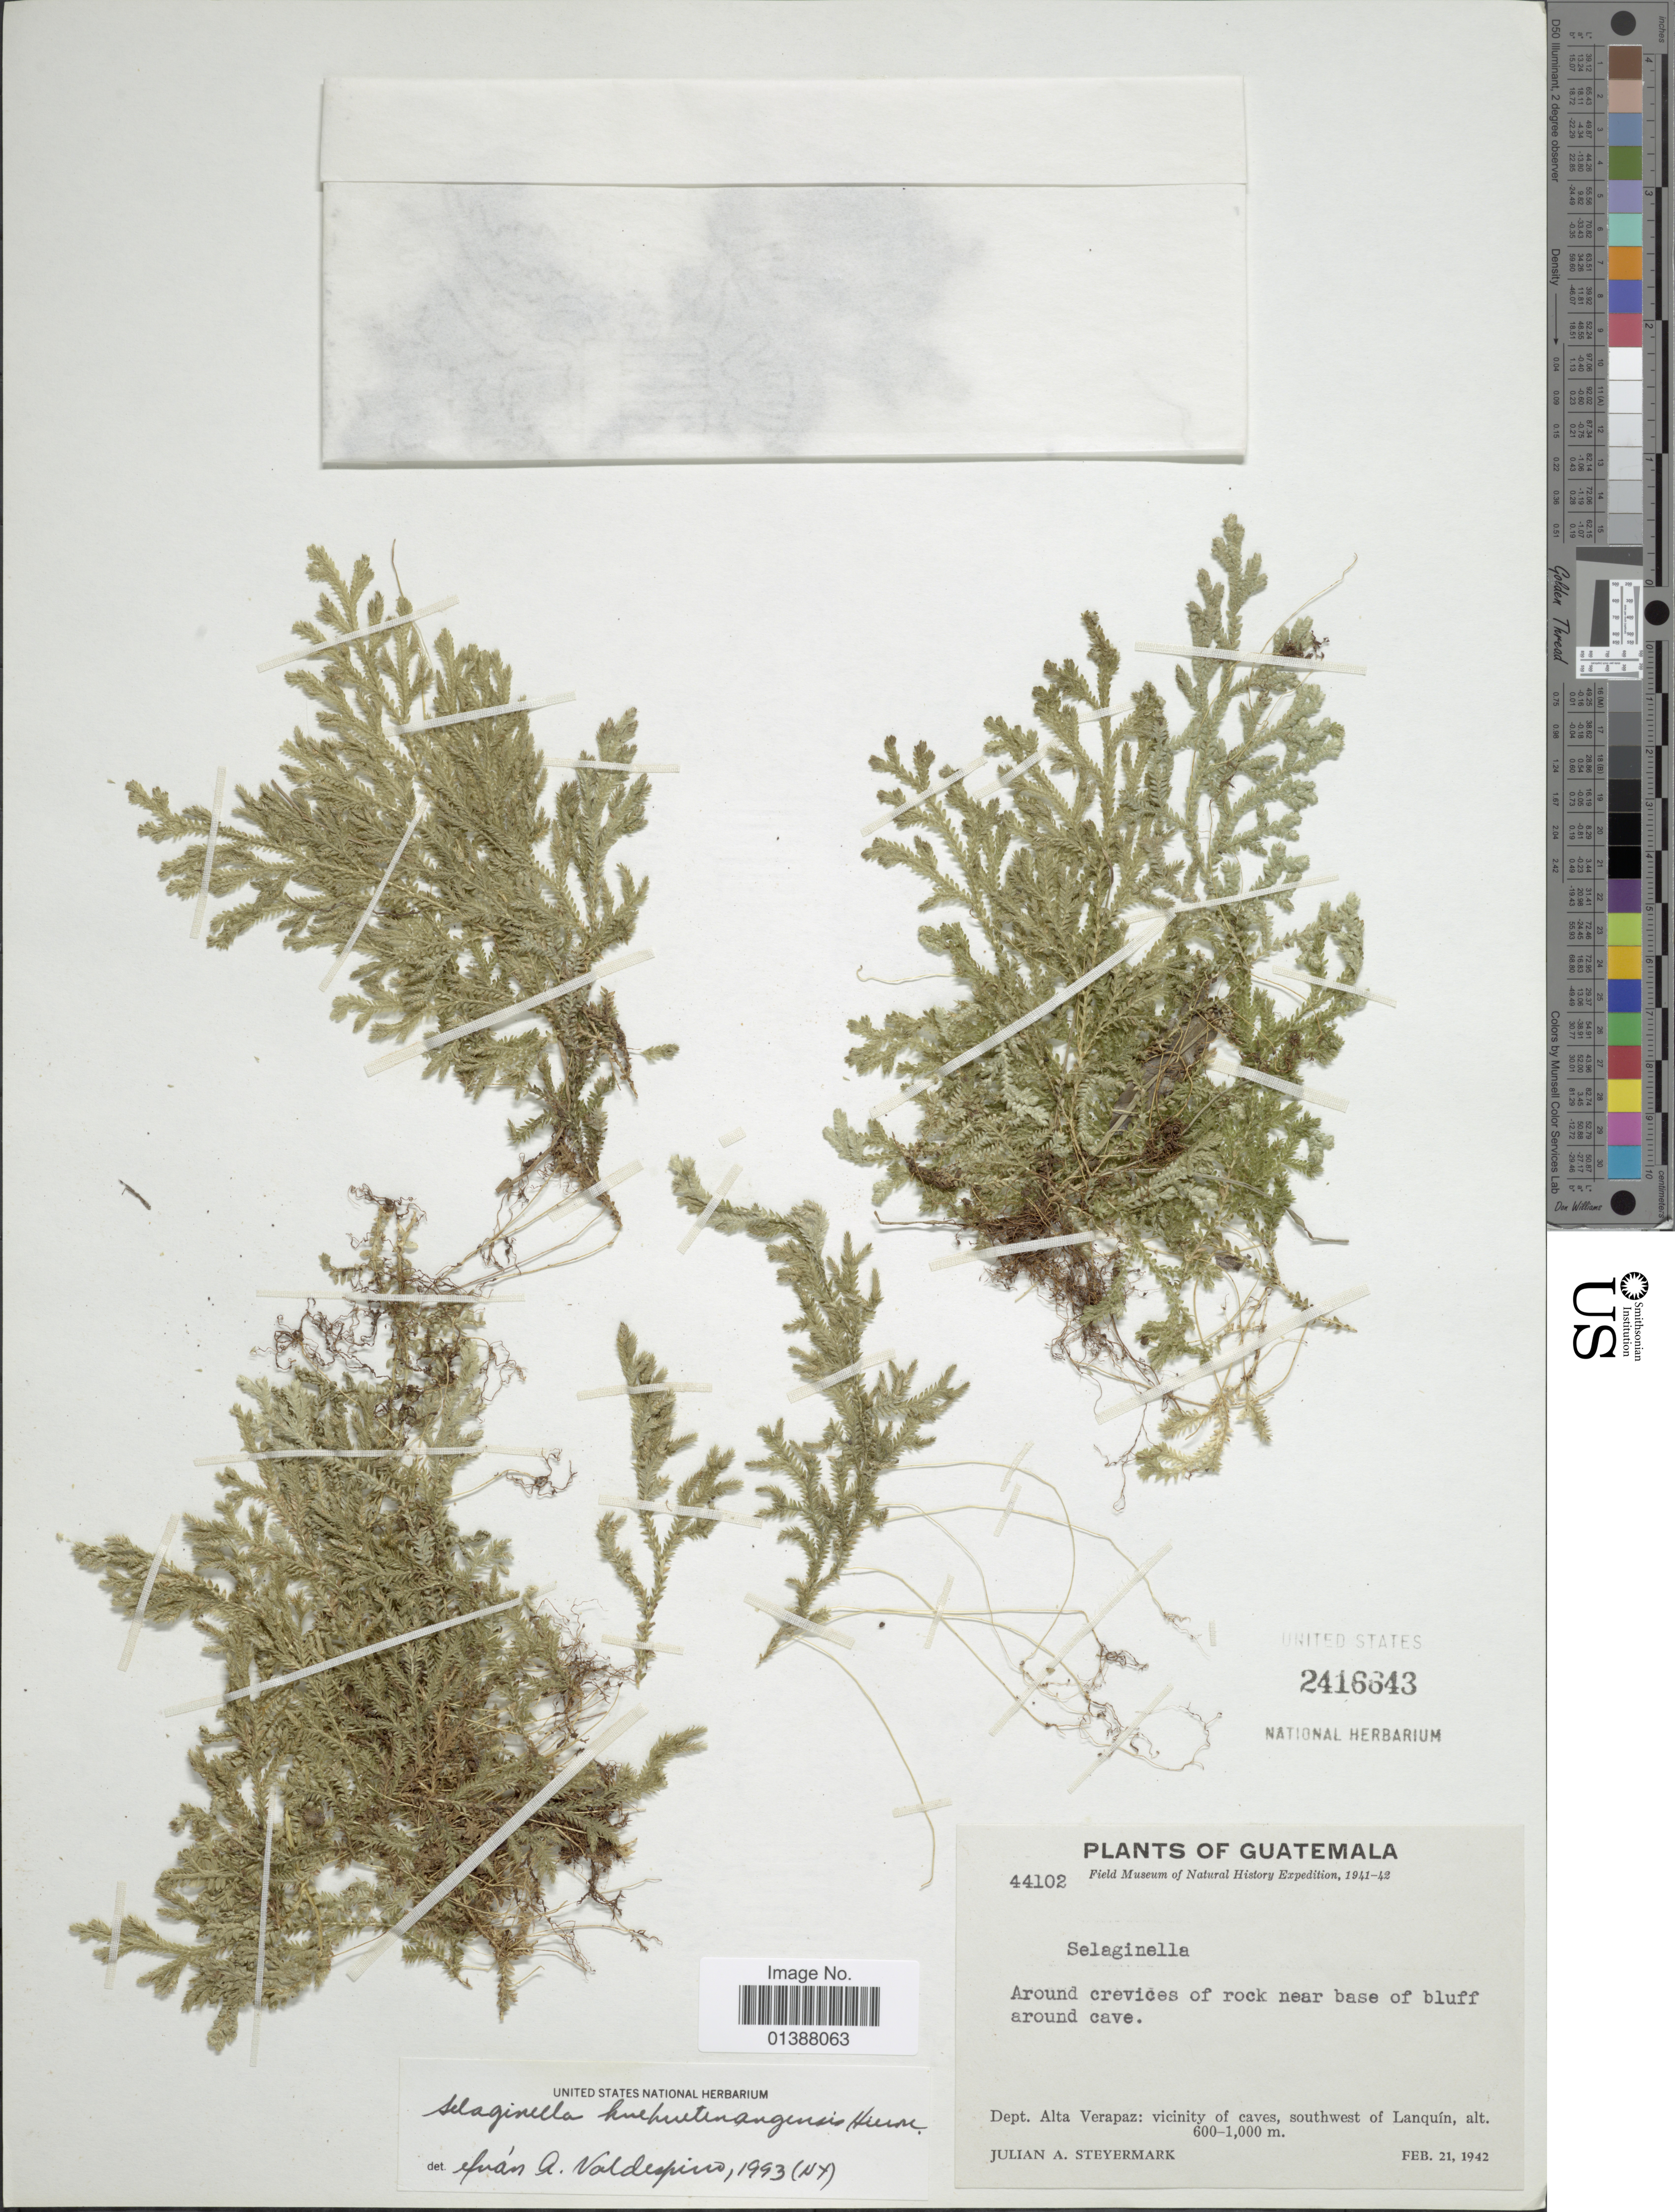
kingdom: Plantae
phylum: Tracheophyta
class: Lycopodiopsida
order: Selaginellales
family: Selaginellaceae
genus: Selaginella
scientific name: Selaginella huehuetenangensis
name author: Hieron.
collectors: J. Steyermark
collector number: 44102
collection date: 1942-02-21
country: Guatemala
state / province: Alta Verapaz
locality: Dept Alta Verapaz: vicinity of caves, southwest of Lanquín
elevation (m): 600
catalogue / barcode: US 2416643